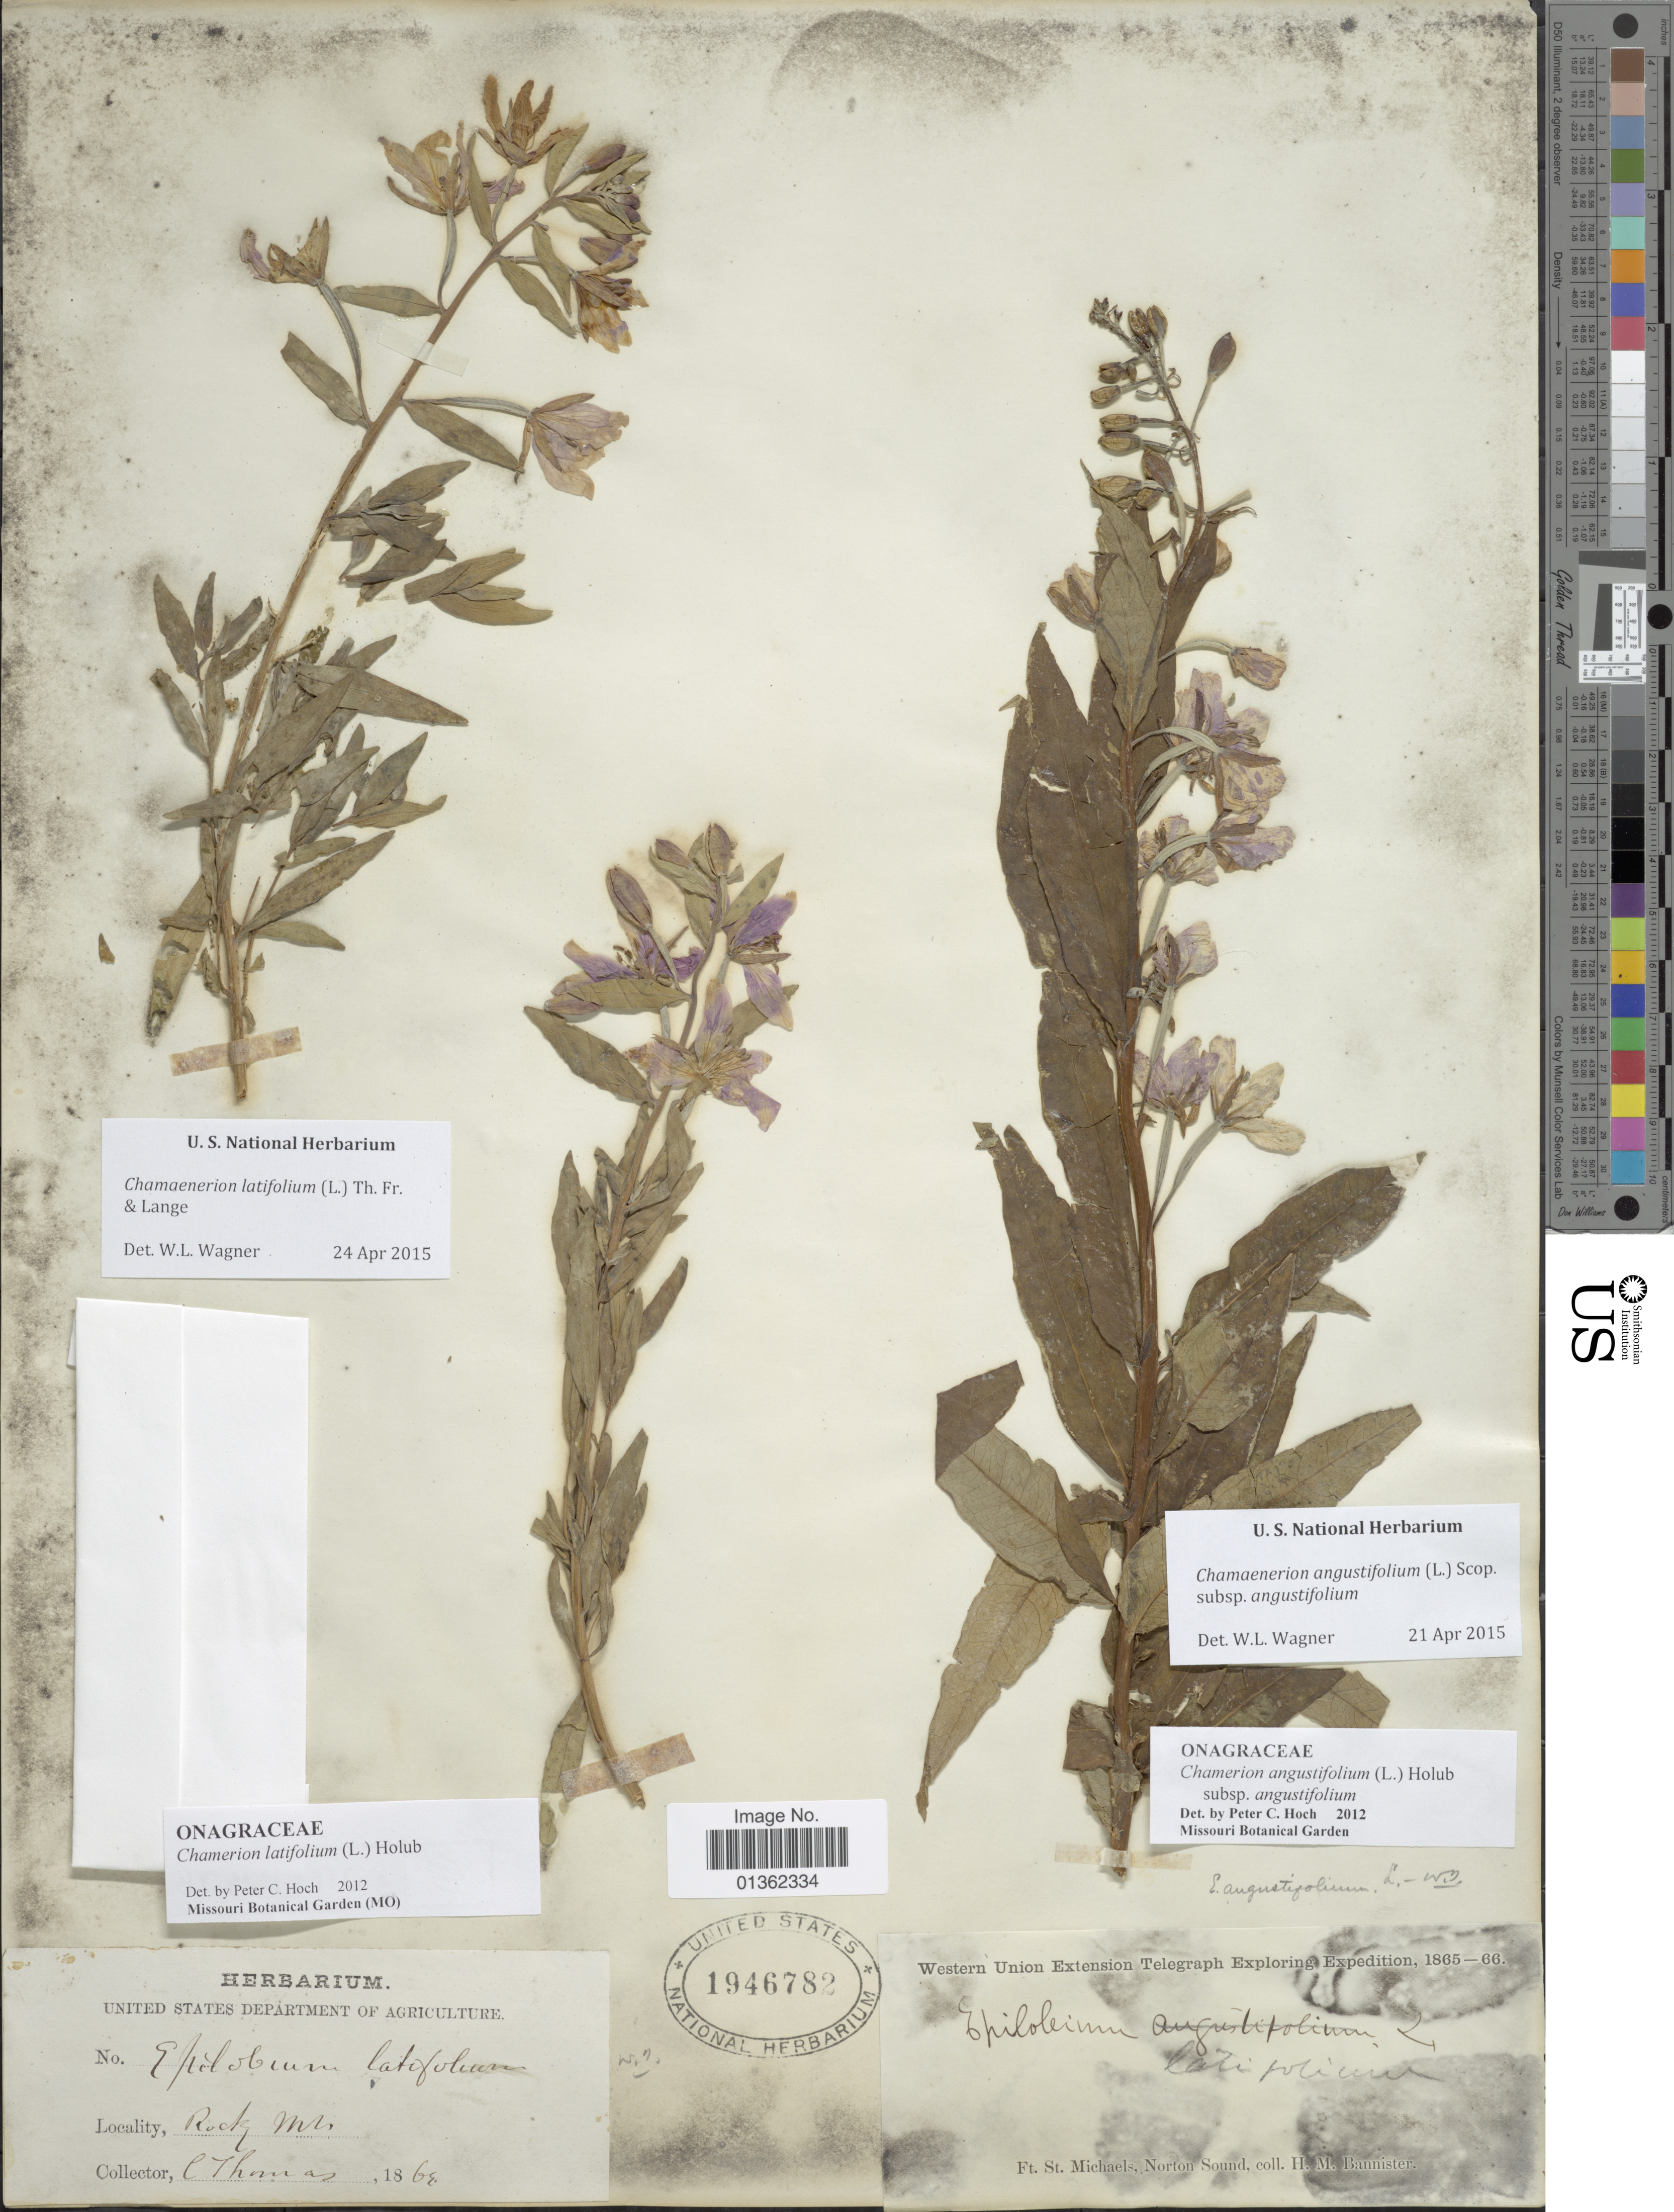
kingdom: Plantae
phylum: Tracheophyta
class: Magnoliopsida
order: Myrtales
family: Onagraceae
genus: Epilobium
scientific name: Epilobium latifolium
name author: L.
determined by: Wagner, W. L., (BOT), Smithsonian Institution - National Museum of Natural History (UNITED STATES)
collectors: C. Thomas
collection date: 1864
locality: Rocky Mts.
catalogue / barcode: US 102911